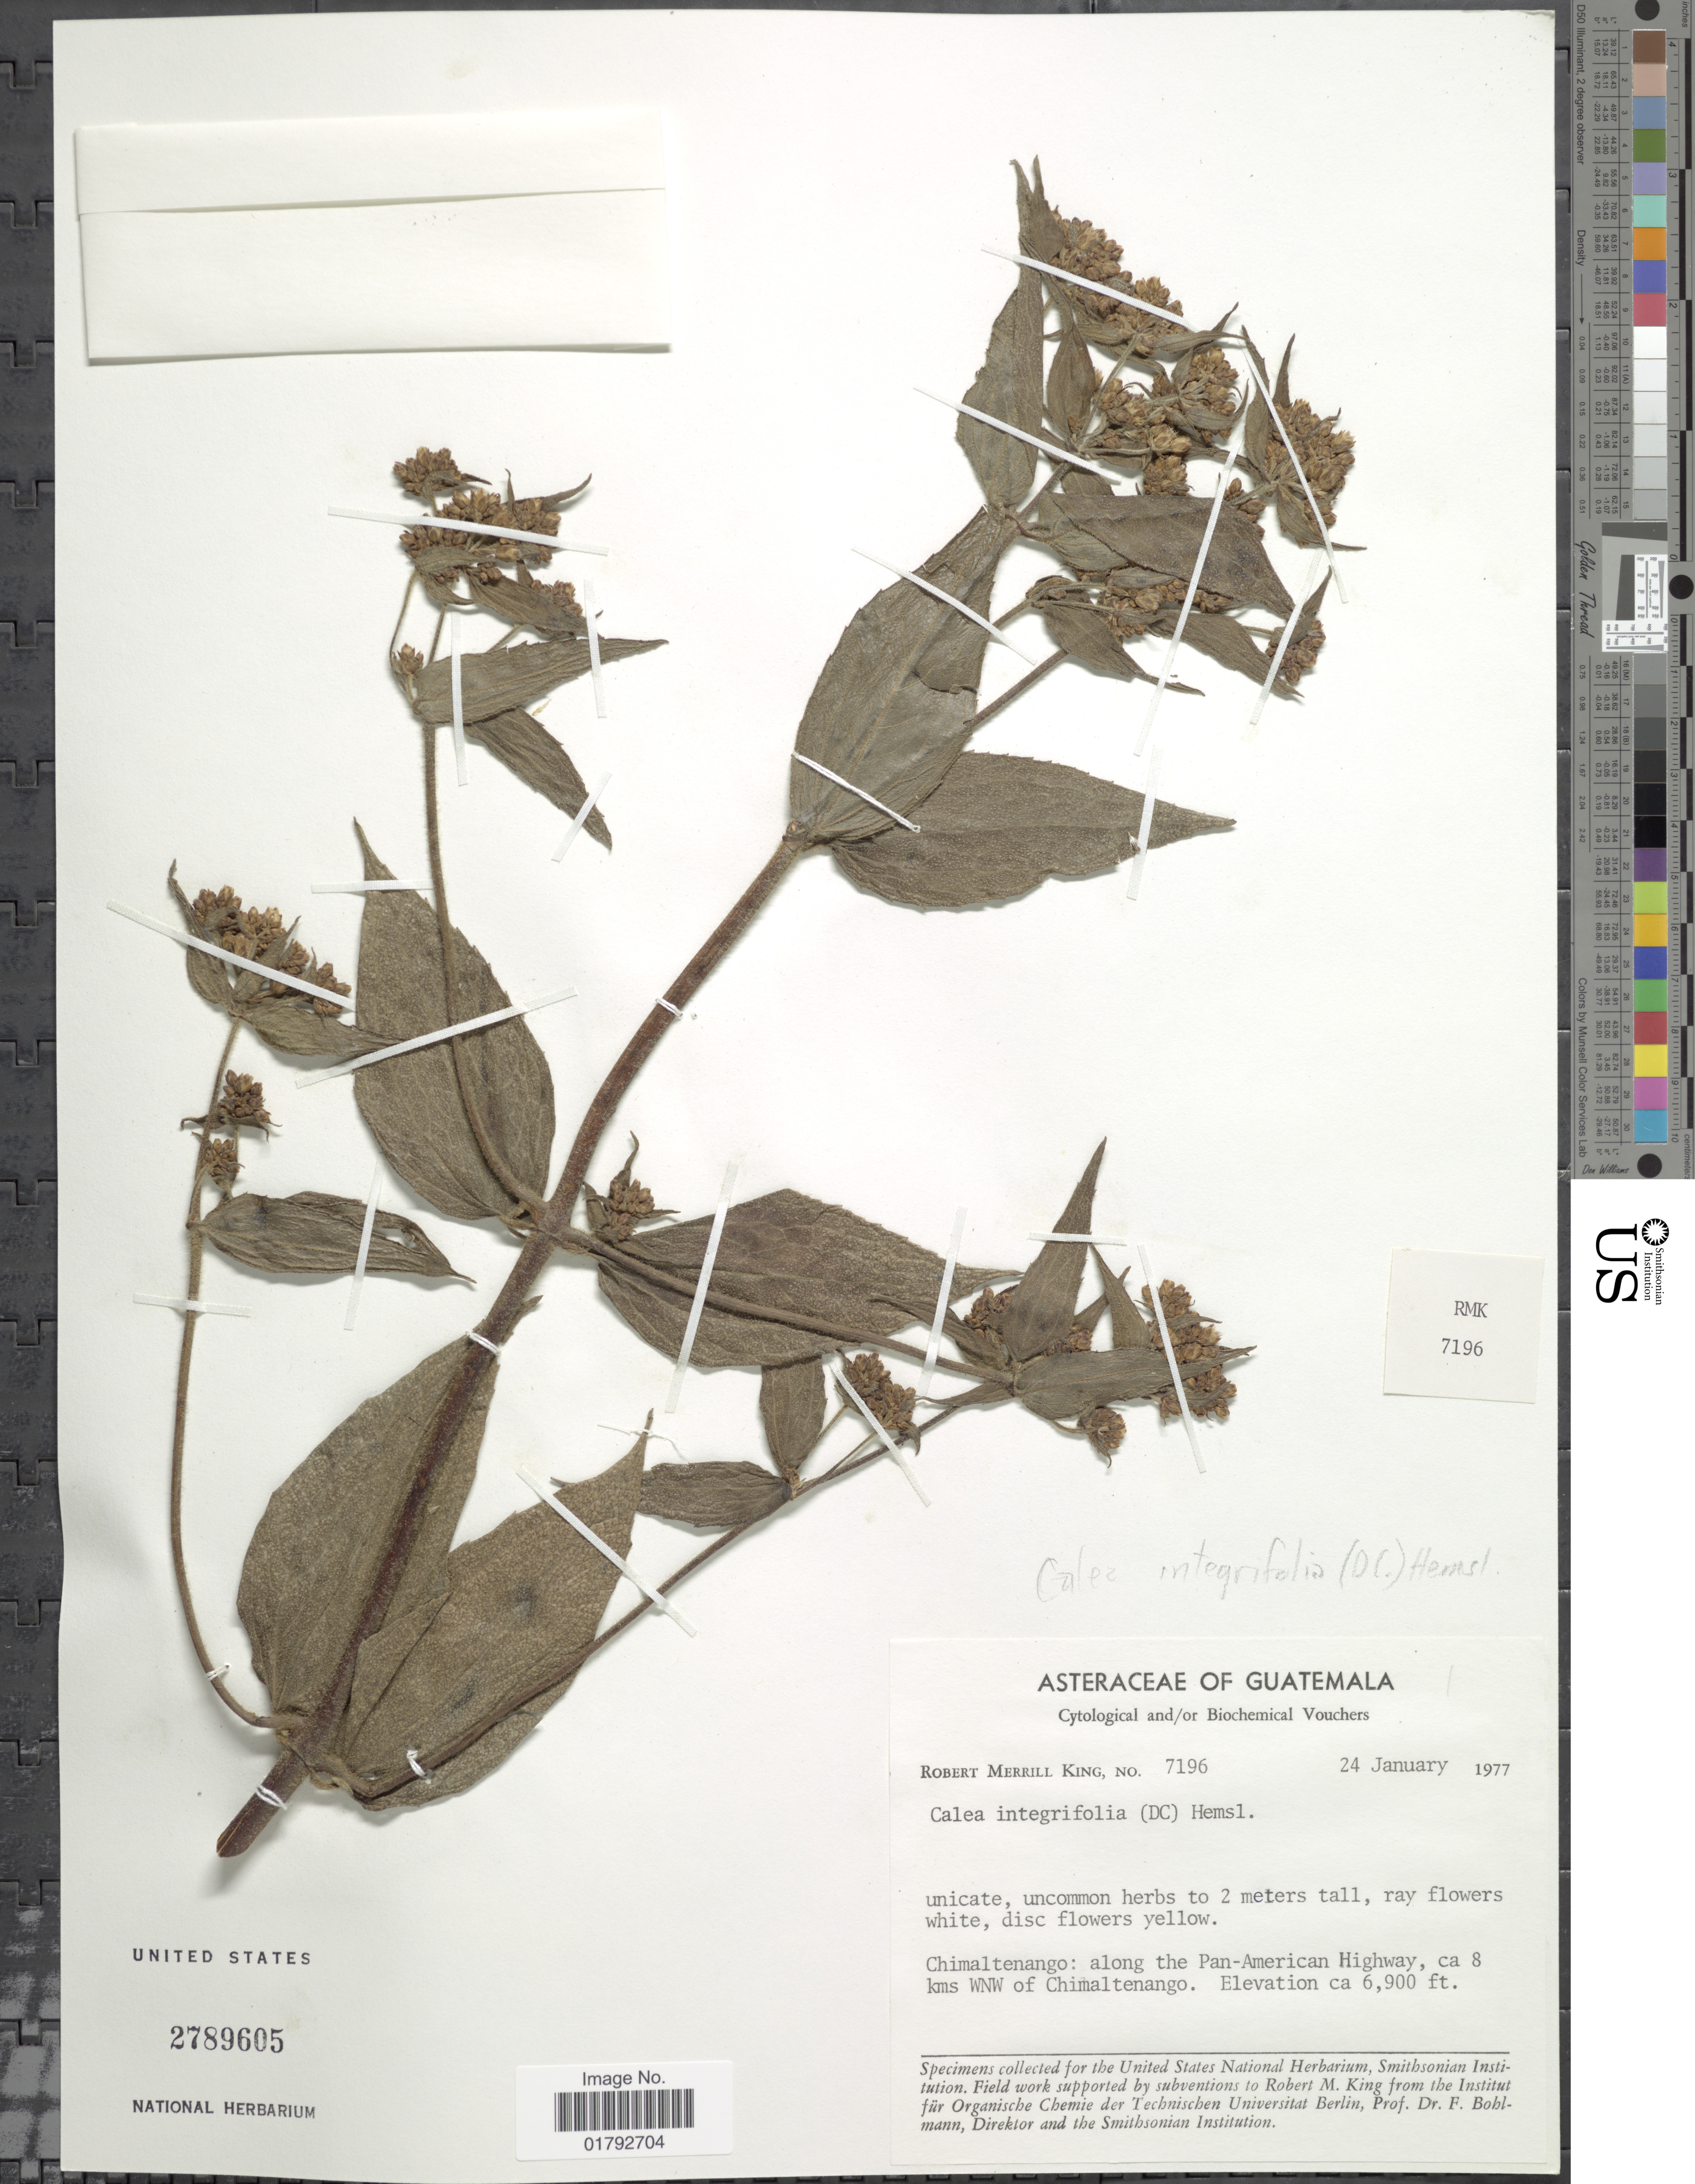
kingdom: Plantae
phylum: Tracheophyta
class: Magnoliopsida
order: Asterales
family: Asteraceae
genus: Alloispermum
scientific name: Alloispermum integrifolium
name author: (DC.) H. Rob.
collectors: R. M. King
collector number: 7196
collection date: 1977-01-24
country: Guatemala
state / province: Chimaltenango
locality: Chimaltenango Along the Pan-American Highway, ca. 8 kms WNW of Chimaltenango.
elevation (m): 2103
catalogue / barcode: US 2789605